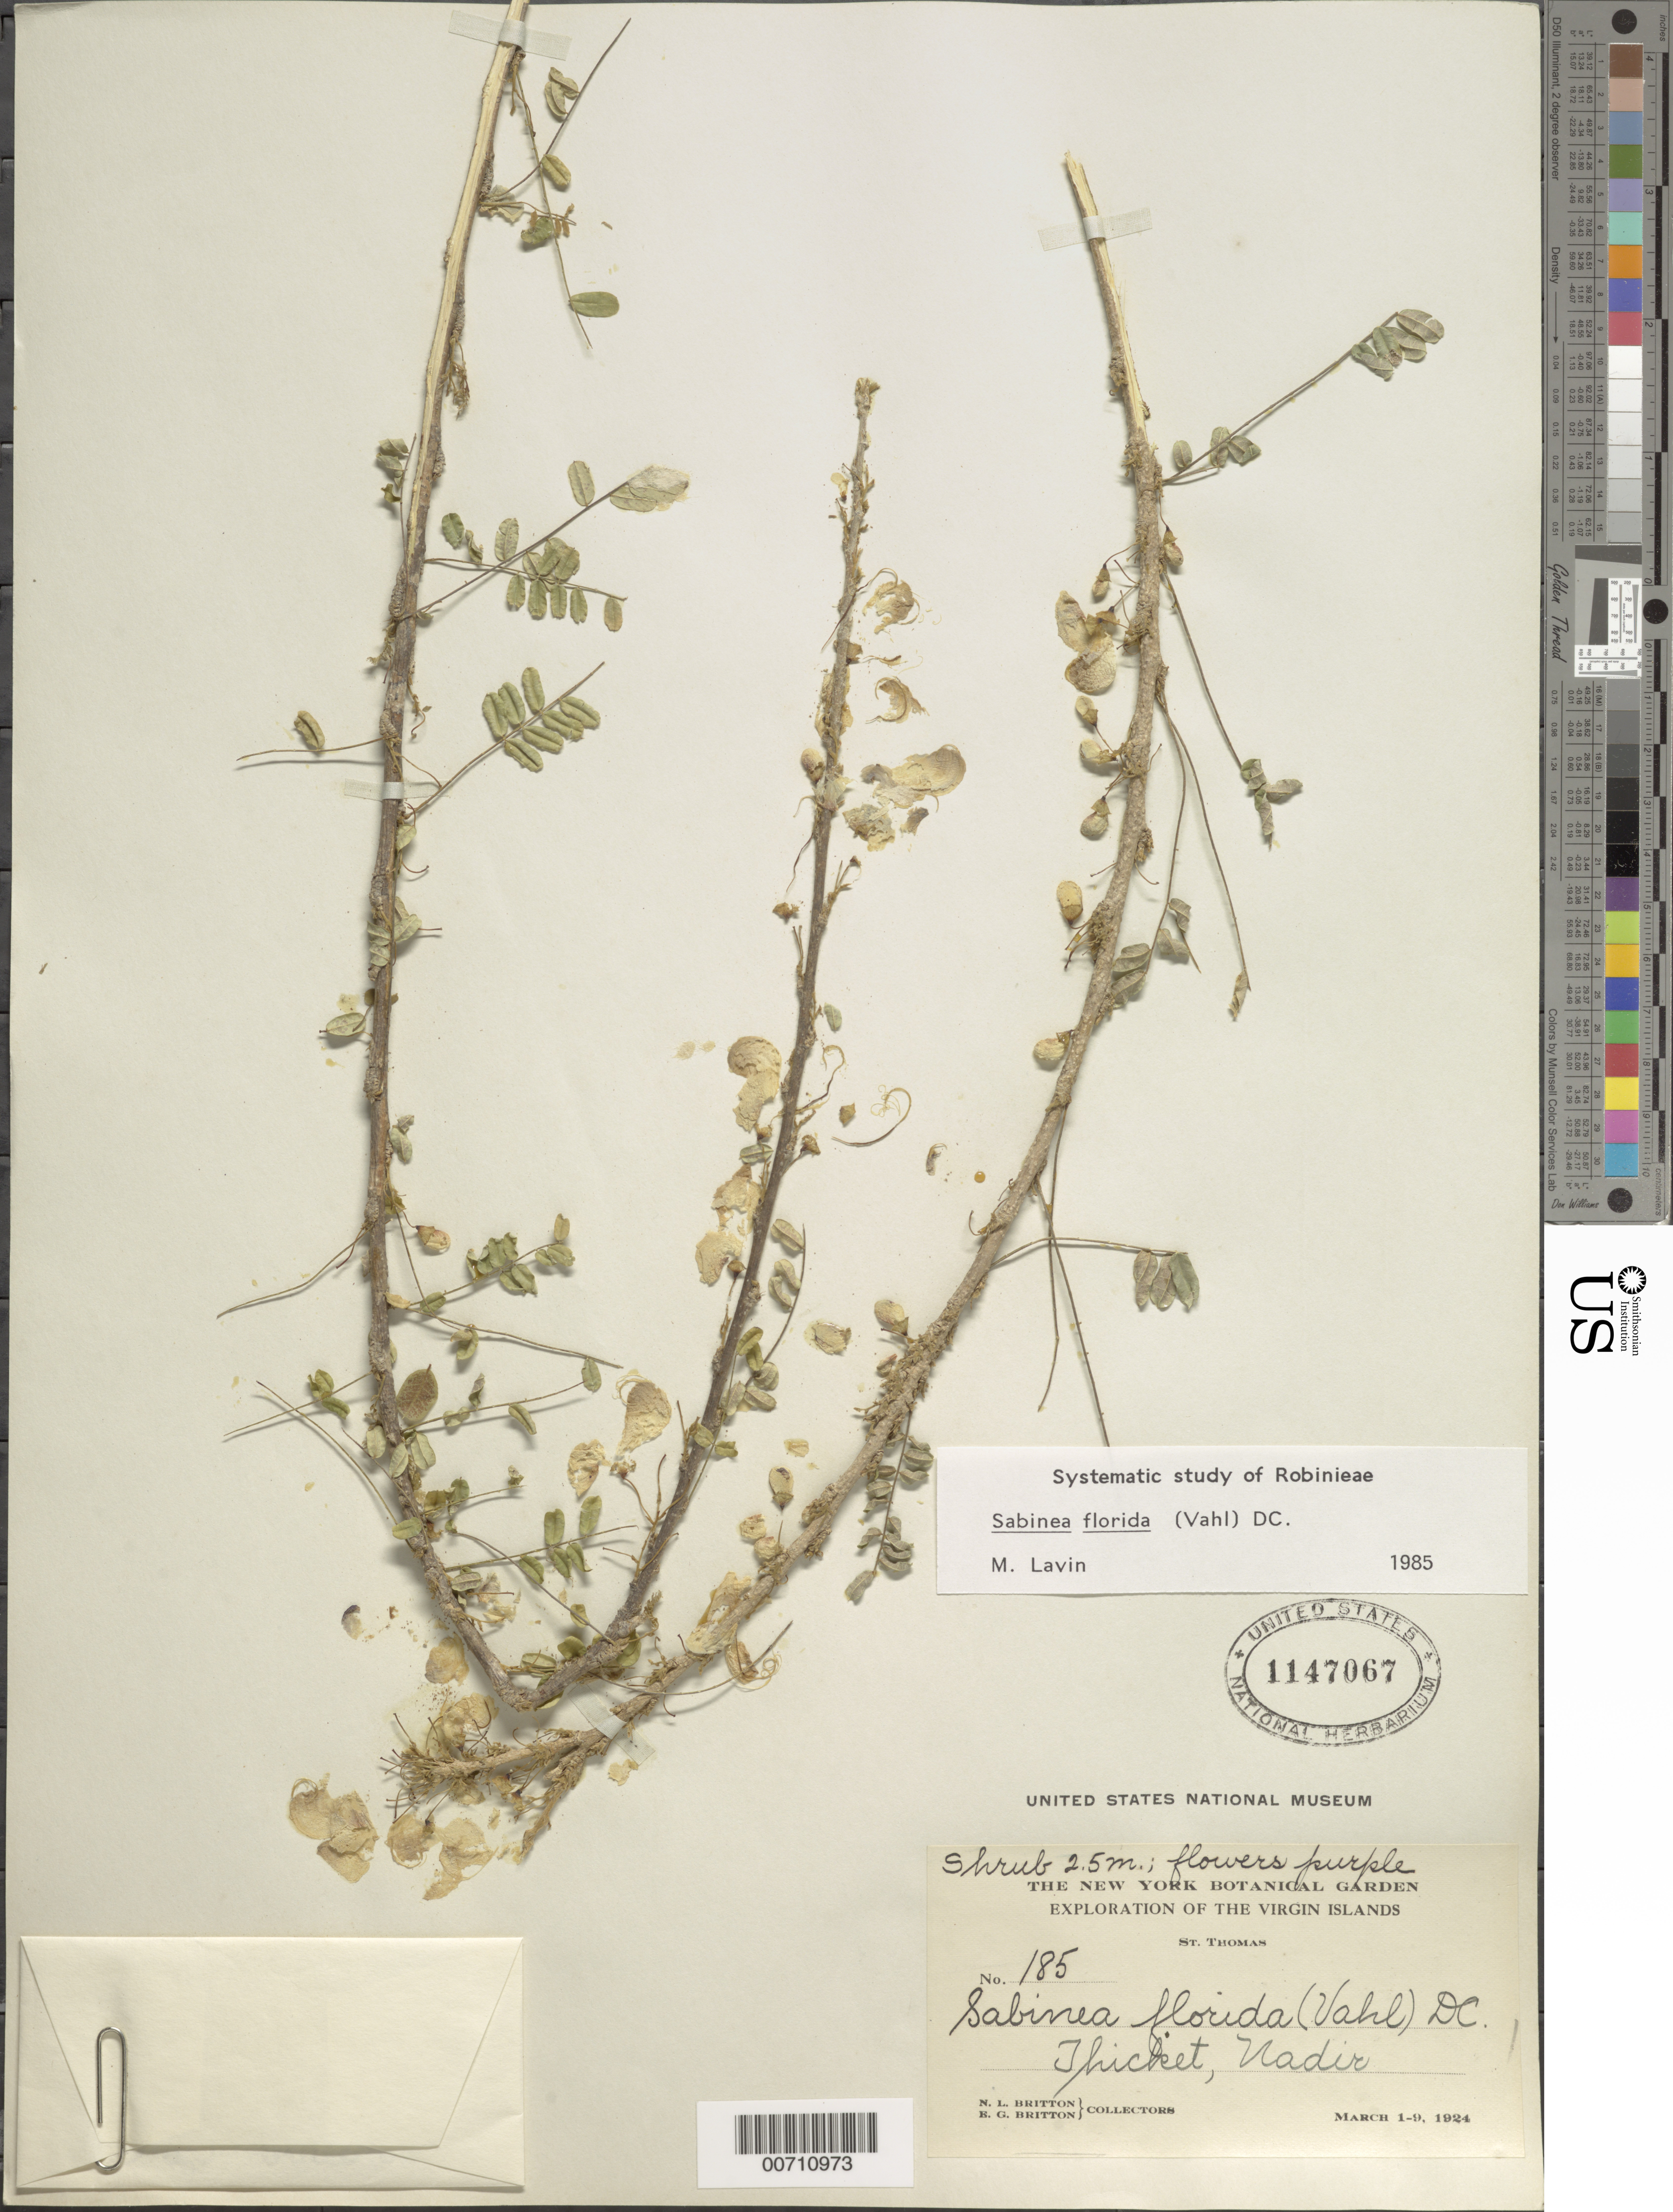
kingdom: Plantae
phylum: Tracheophyta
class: Magnoliopsida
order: Fabales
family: Fabaceae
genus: Poitea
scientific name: Poitea florida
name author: (Vahl) Lavin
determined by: Strong, Mark T., (BOT), Smithsonian Institution - National Museum of Natural History (UNITED STATES)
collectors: N. Britton & E. G. Britton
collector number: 185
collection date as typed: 01 Mar 1924 to 09 Mar 1924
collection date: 1924-03-01/1924-03-09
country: U.S. Virgin Islands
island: St. Thomas Island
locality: Nadir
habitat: Thicket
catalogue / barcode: US 1147067